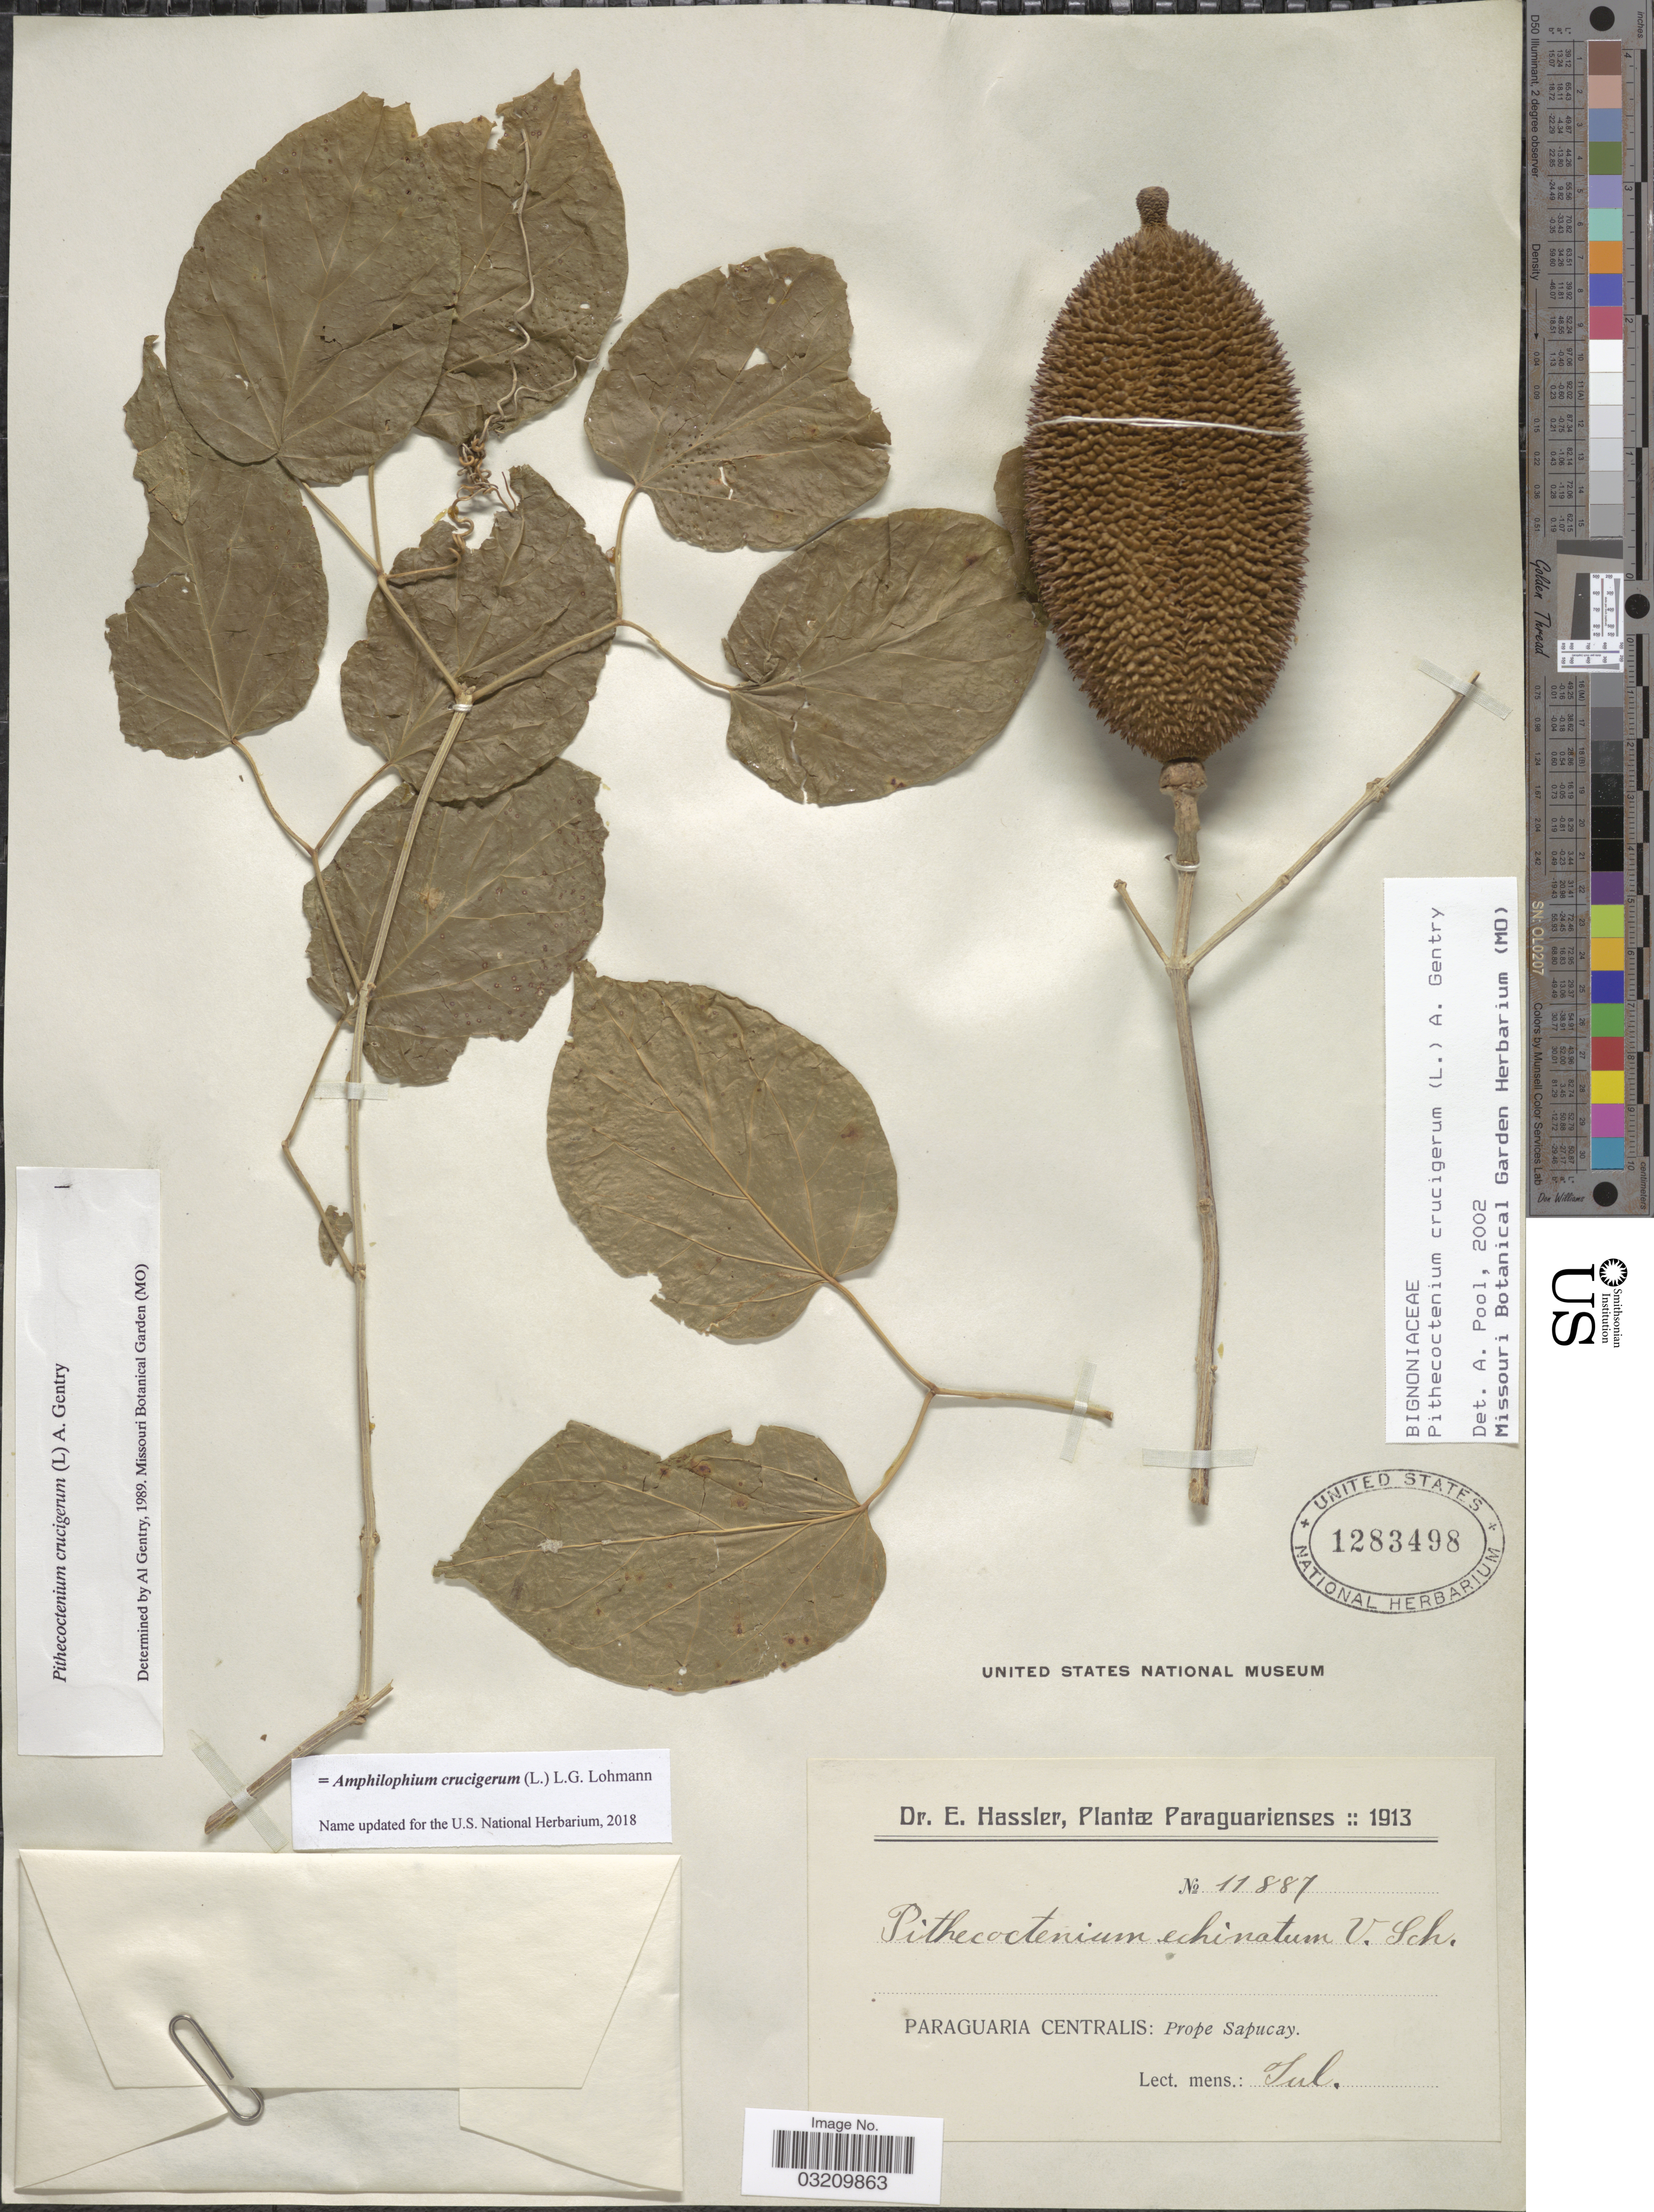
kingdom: Plantae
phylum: Tracheophyta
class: Magnoliopsida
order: Lamiales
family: Bignoniaceae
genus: Amphilophium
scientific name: Amphilophium crucigerum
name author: (L.) L.G. Lohmann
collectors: E. Hassler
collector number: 11887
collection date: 1913-07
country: Paraguay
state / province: Paraguari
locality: Paraguaria Centralis: Prope Sapucay.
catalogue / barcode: US 1283498